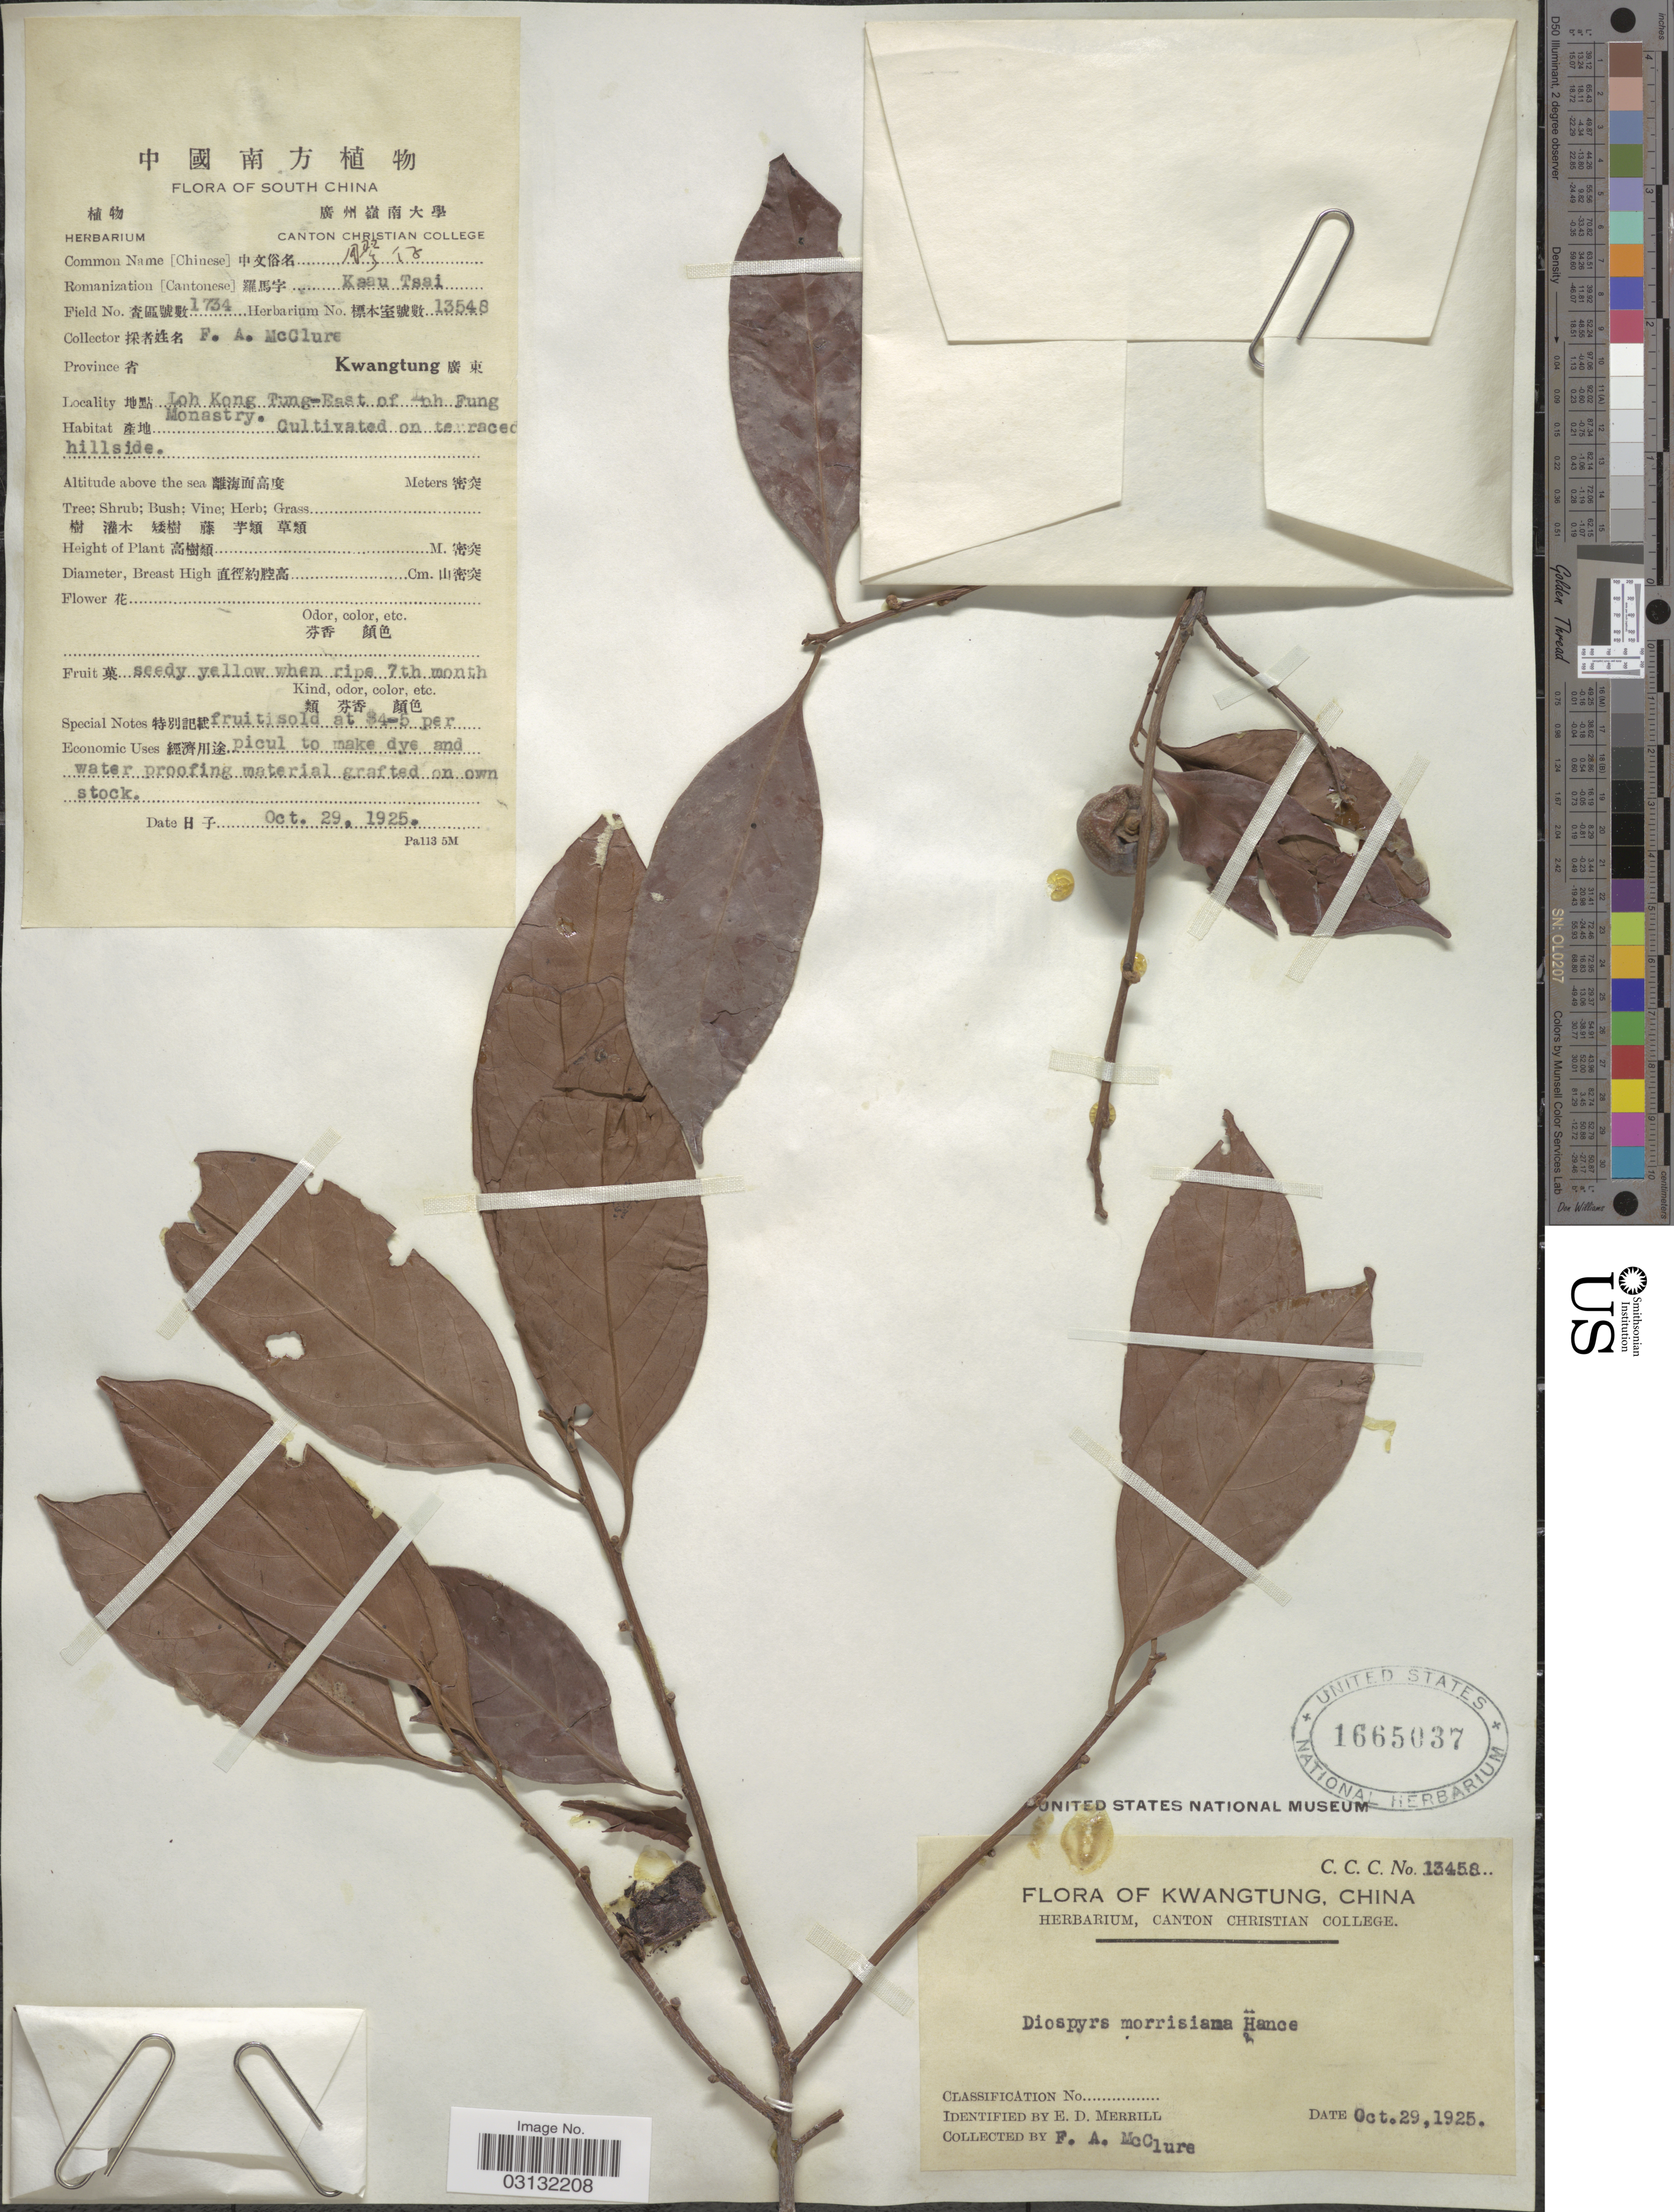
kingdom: Plantae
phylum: Tracheophyta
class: Magnoliopsida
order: Ericales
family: Ebenaceae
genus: Diospyros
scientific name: Diospyros morrisiana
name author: Hance in Walp.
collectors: F. A. McClure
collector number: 1734/13548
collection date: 1925-10-29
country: China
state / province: Guangdong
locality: South China. Kwangtung. Loh Kong Tung-East of Leh [interpreted] Fung Monastry.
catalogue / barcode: US 1665037